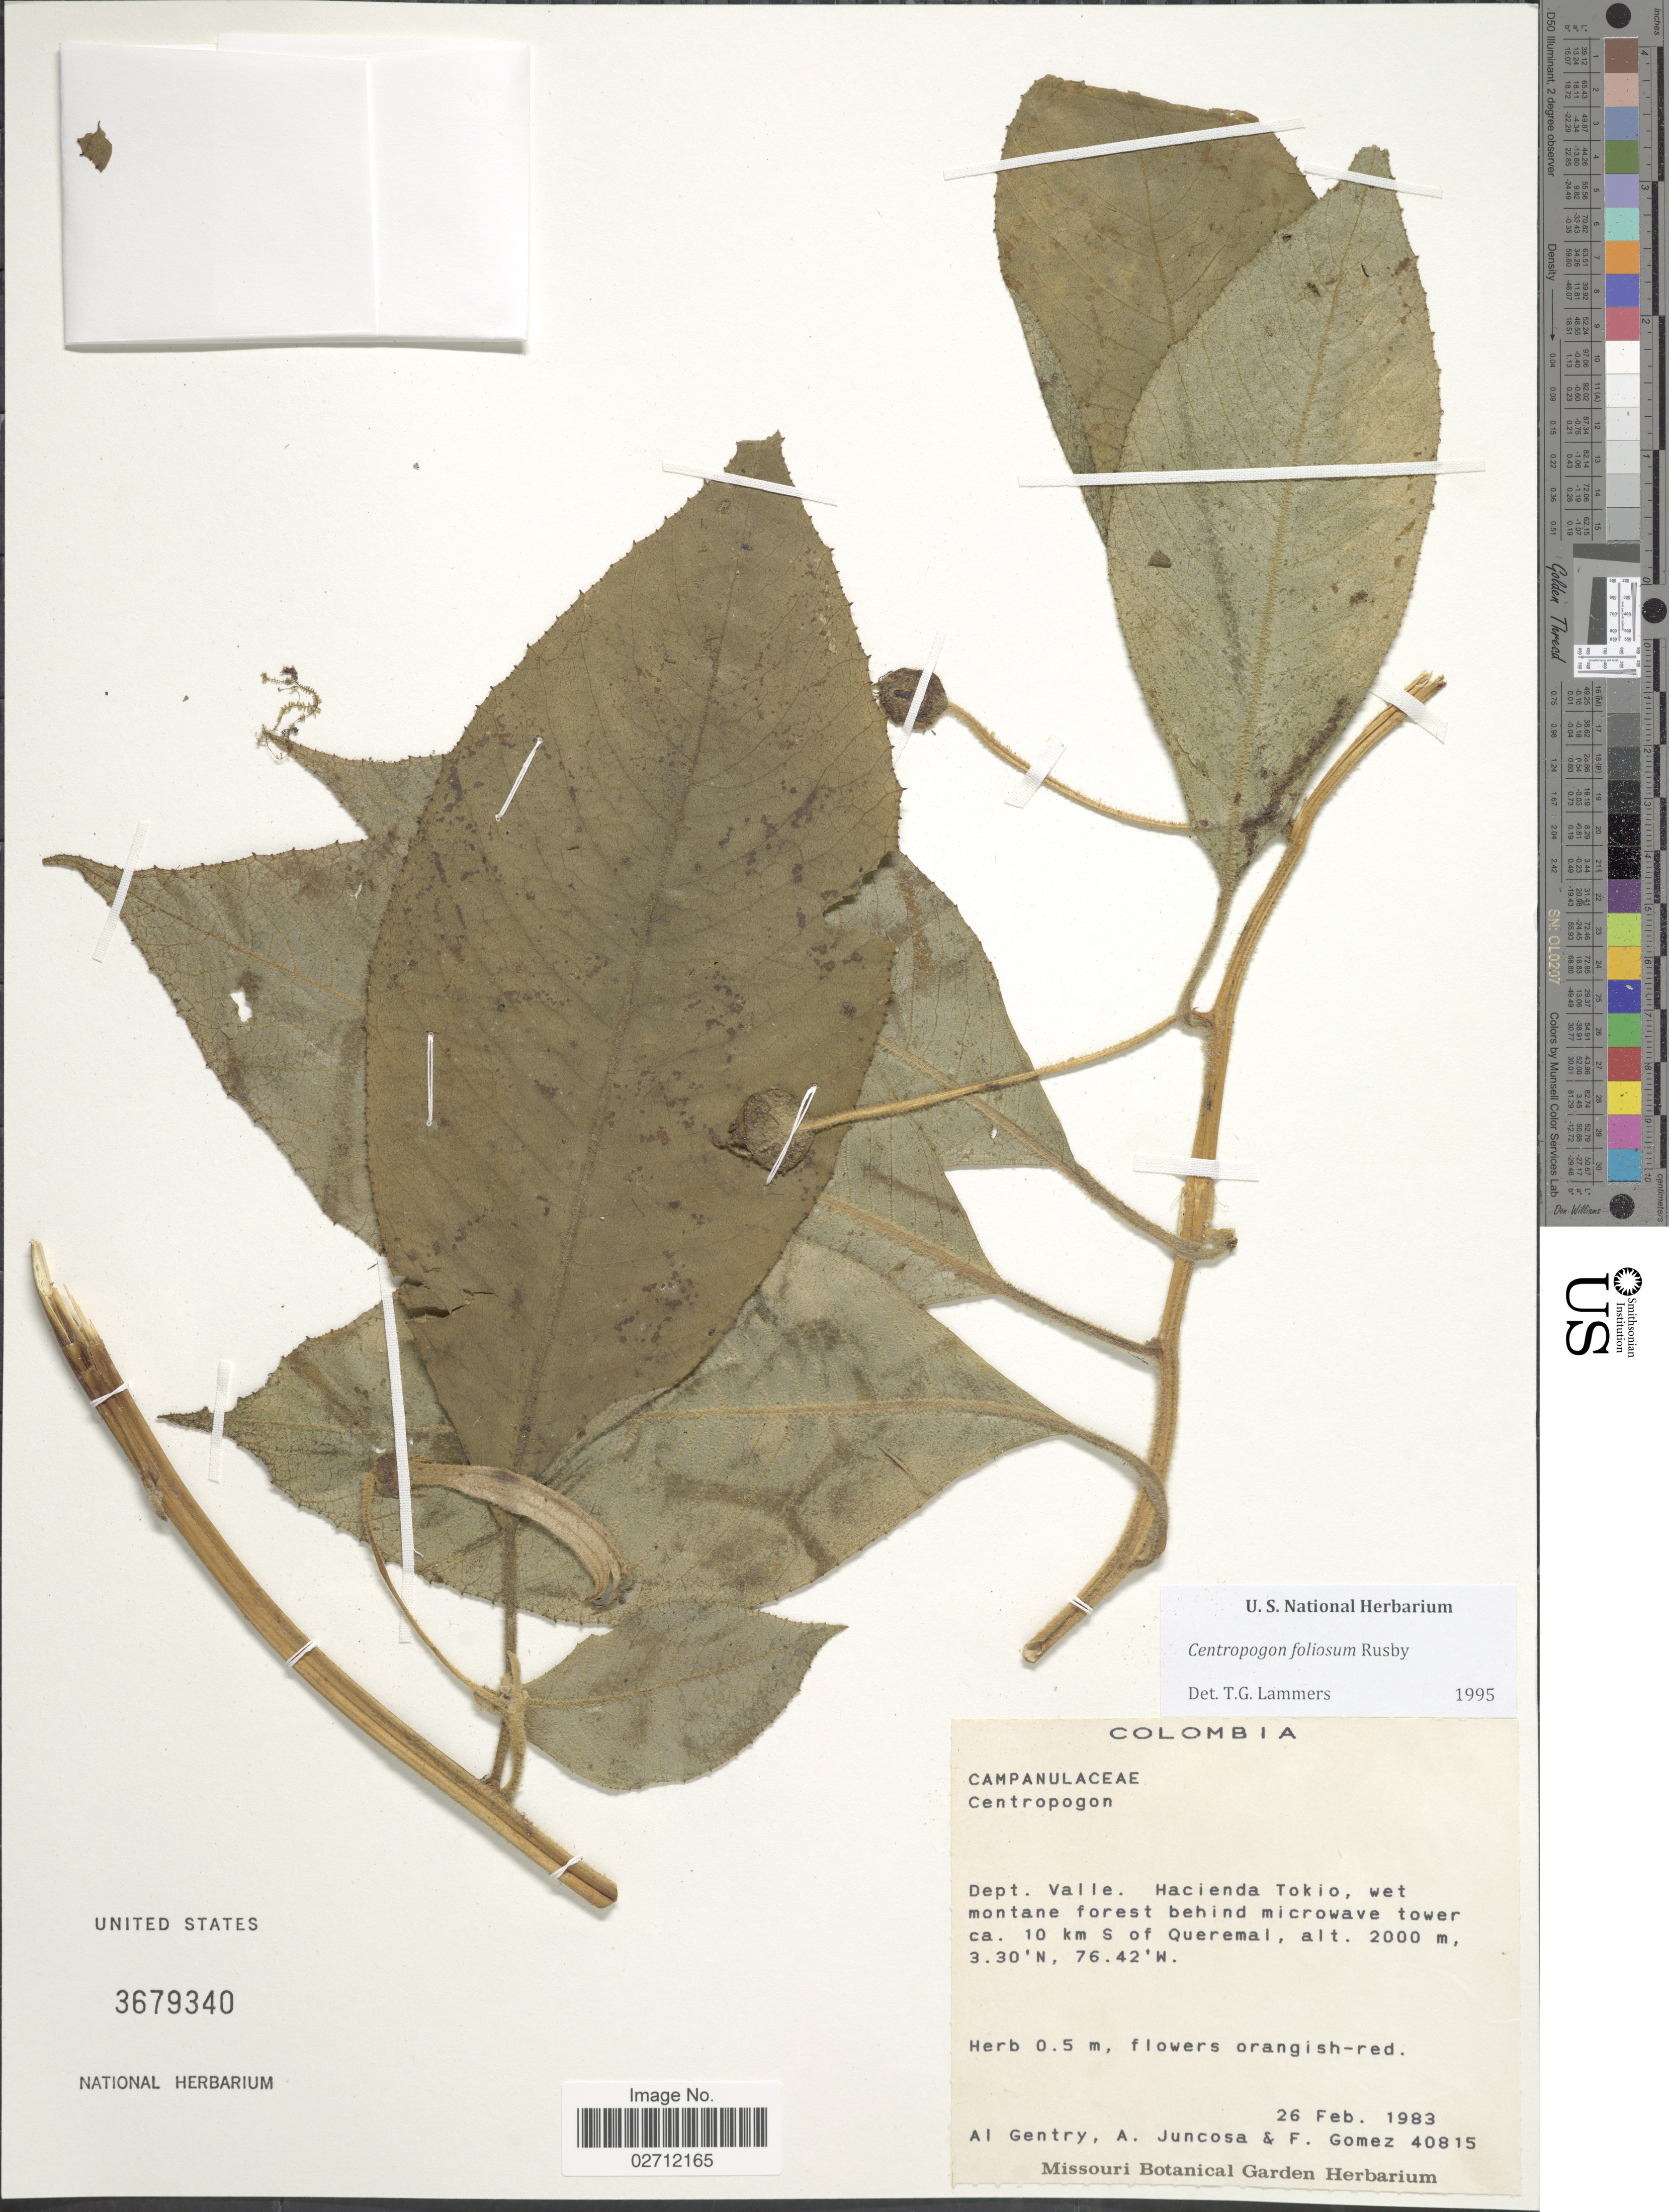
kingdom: Plantae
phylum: Tracheophyta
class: Magnoliopsida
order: Asterales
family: Campanulaceae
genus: Centropogon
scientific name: Centropogon foliosum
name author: Rusby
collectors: A. H. Gentry, A. Juncosa & F. Gomez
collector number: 40815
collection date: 1983-02-26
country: Colombia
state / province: Valle del Cauca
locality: Dept. Valle, Hacienda Tokio, wet montane forest behind microwave tower ca. 10 km S of Queremal.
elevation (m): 2000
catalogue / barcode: US 3679340